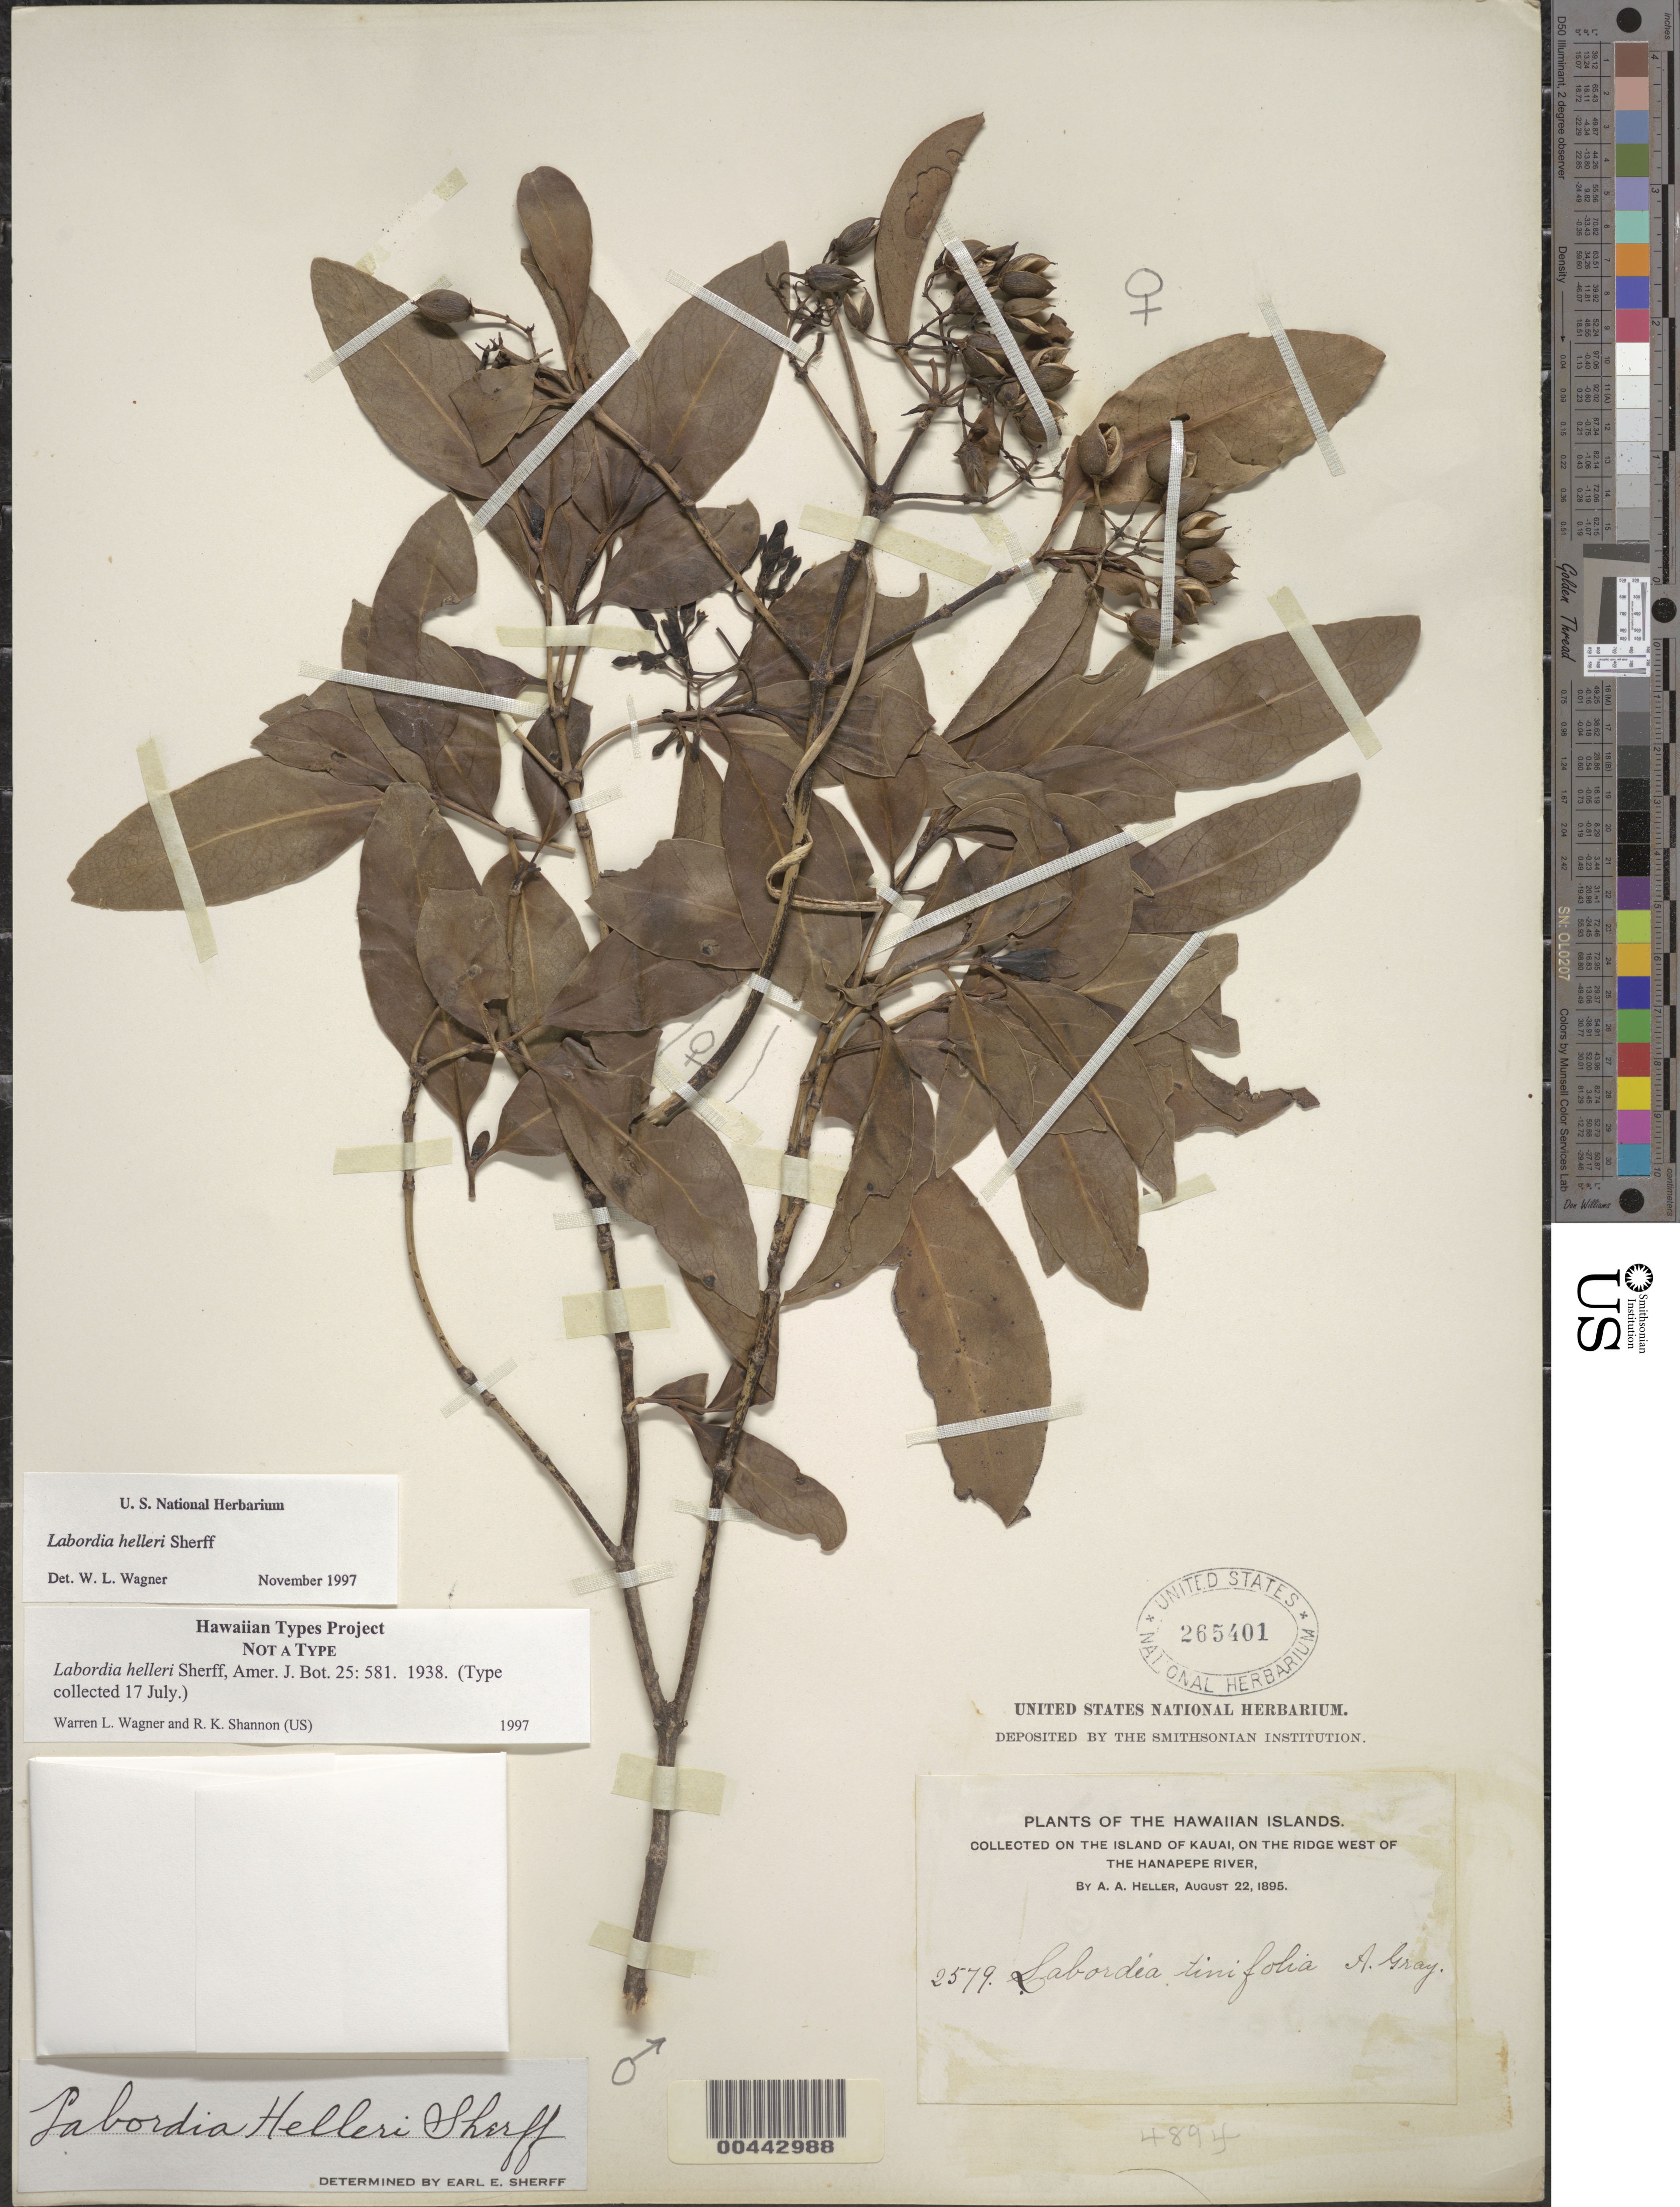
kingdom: Plantae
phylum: Tracheophyta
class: Magnoliopsida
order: Gentianales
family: Loganiaceae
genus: Geniostoma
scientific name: Geniostoma helleri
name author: (Sherff) Byng & Christenh.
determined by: Wagner, W. L., (BOT), Smithsonian Institution - National Museum of Natural History (UNITED STATES)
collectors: A. A. Heller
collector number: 2579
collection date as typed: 22 Aug 1895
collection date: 1895-08-22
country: United States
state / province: Hawaii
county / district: Honolulu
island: Oahu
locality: On the ridge west of the Hanapepe River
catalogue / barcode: US 265401